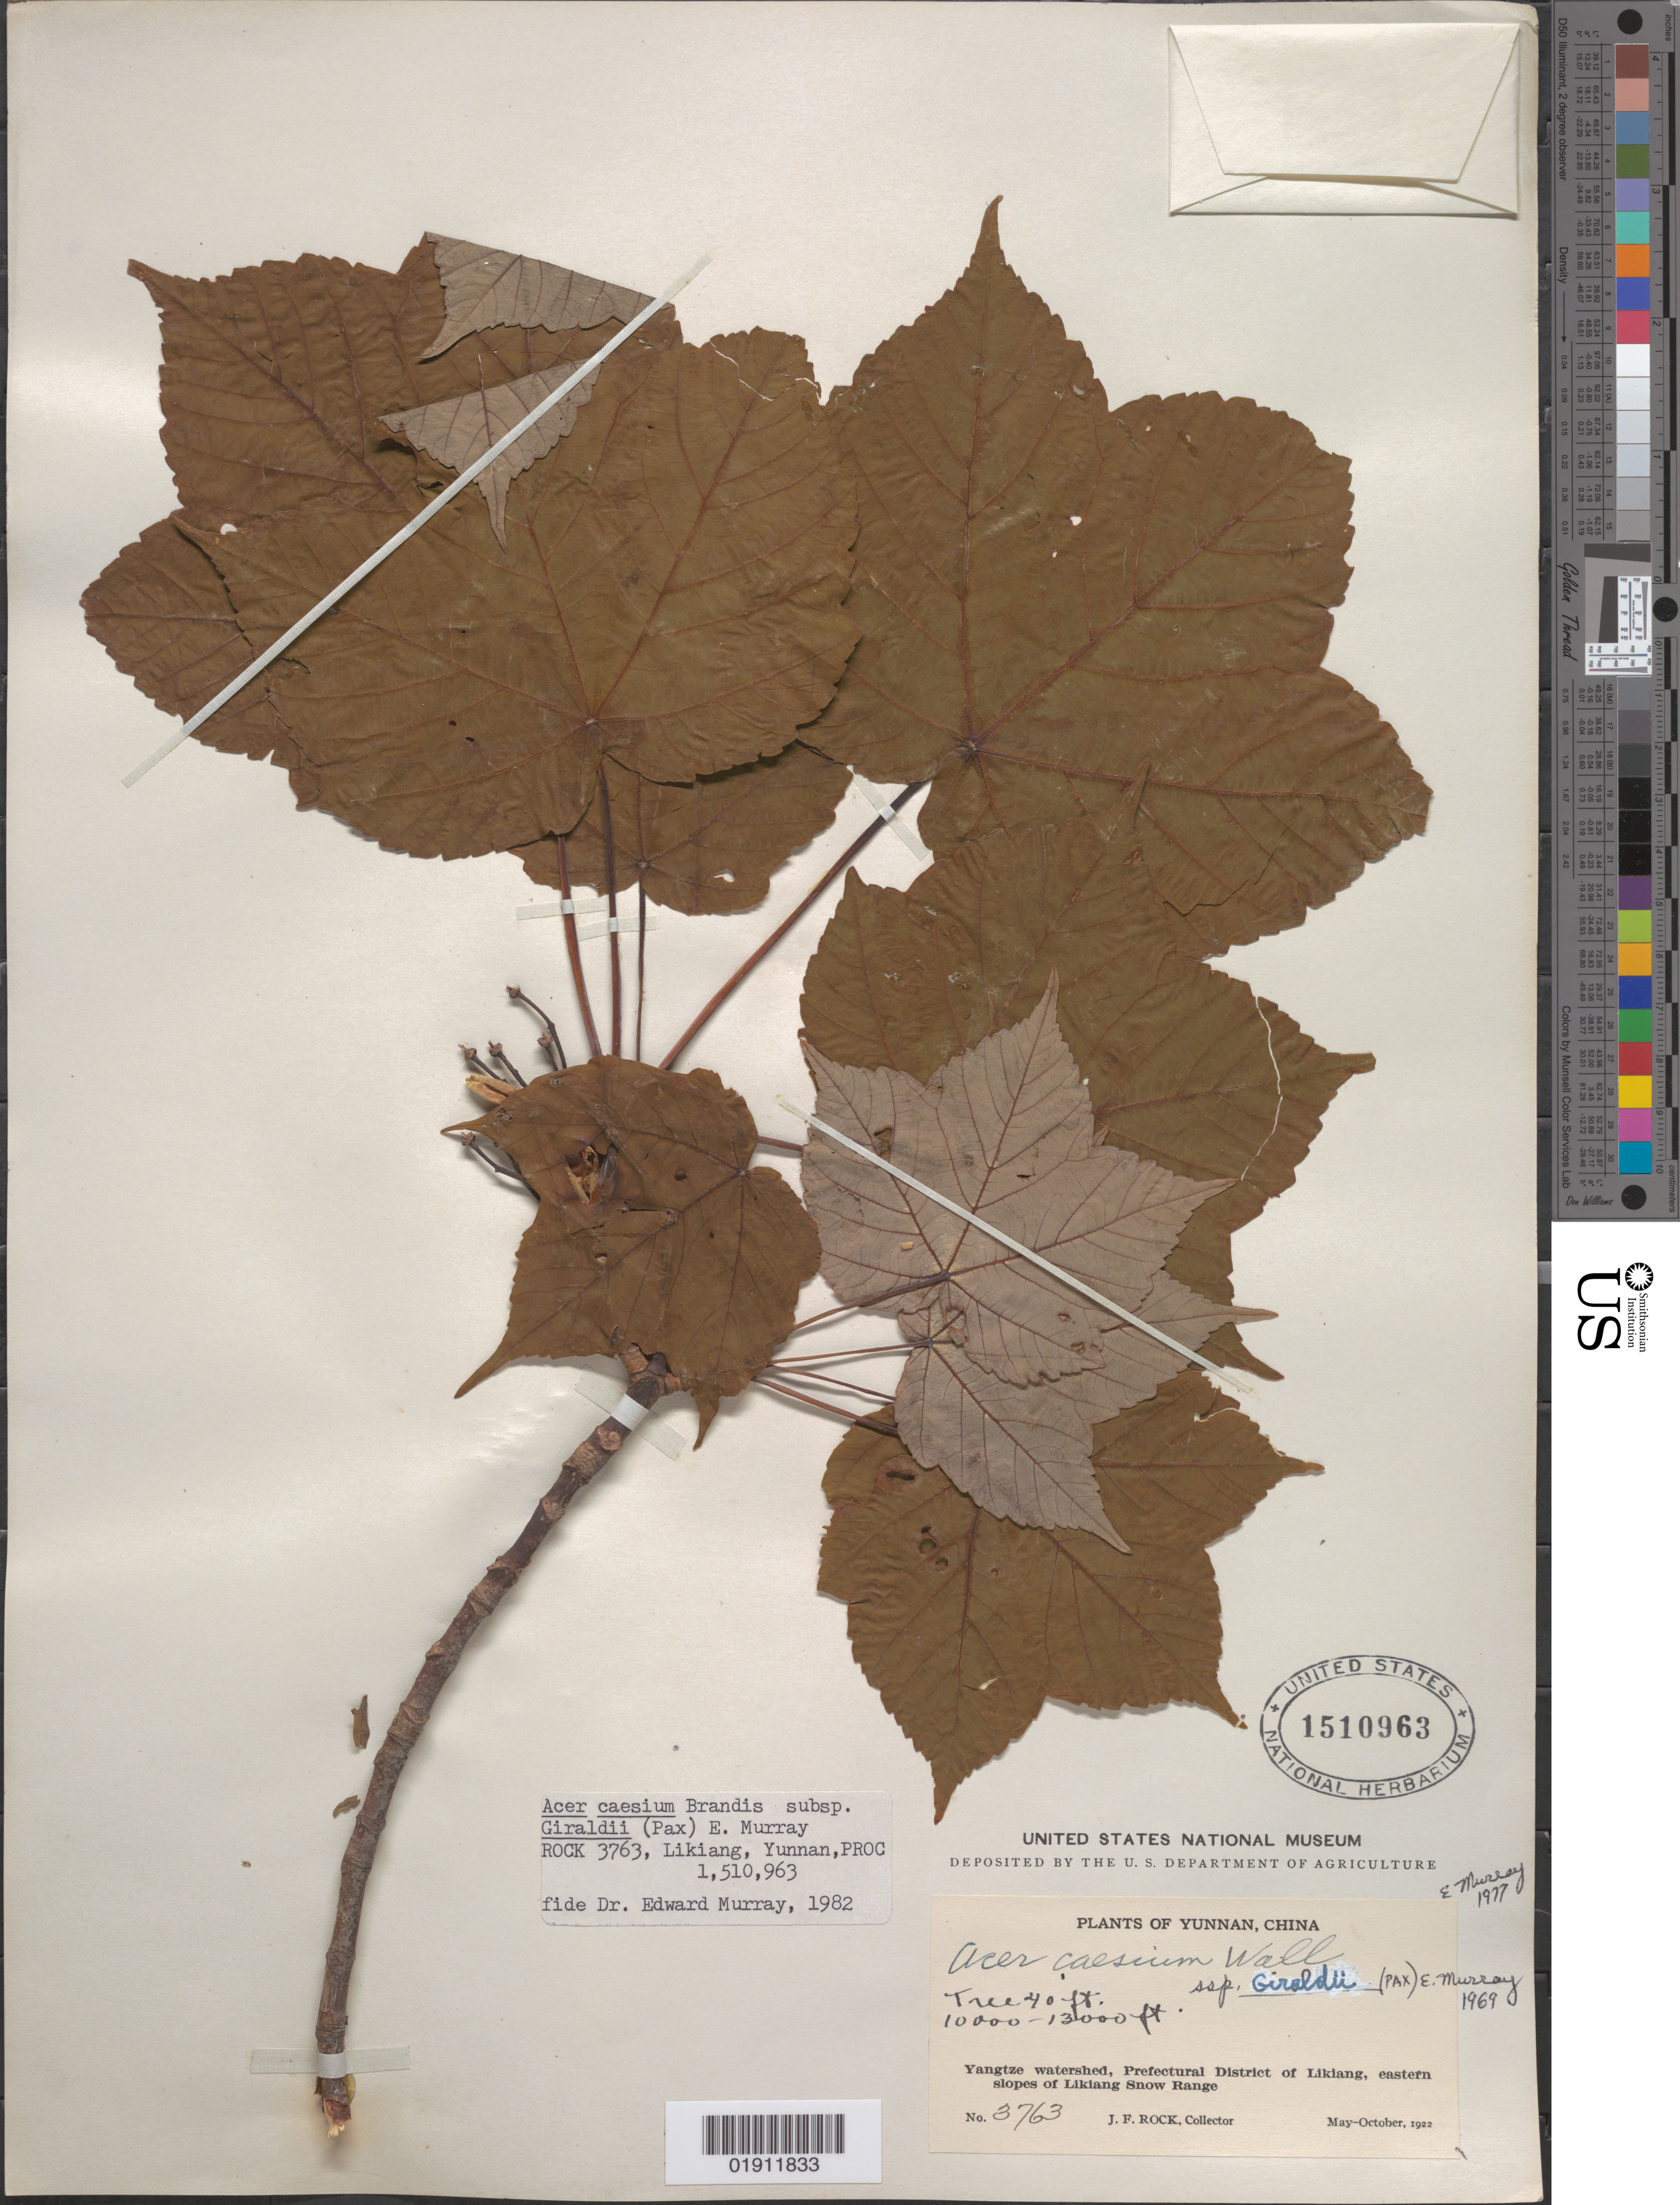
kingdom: Plantae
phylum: Tracheophyta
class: Magnoliopsida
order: Sapindales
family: Sapindaceae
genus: Acer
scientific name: Acer caesium subsp. giraldii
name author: (Pax) A.E. Murray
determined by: Murray, Edward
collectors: J. F. Rock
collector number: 3763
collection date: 1922-05/1922-10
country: China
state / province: Yunnan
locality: Prefectural District of Likiang,Yangtze watershed, eastern slopes of Likiang Snow Range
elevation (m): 3048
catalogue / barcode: US 1510963